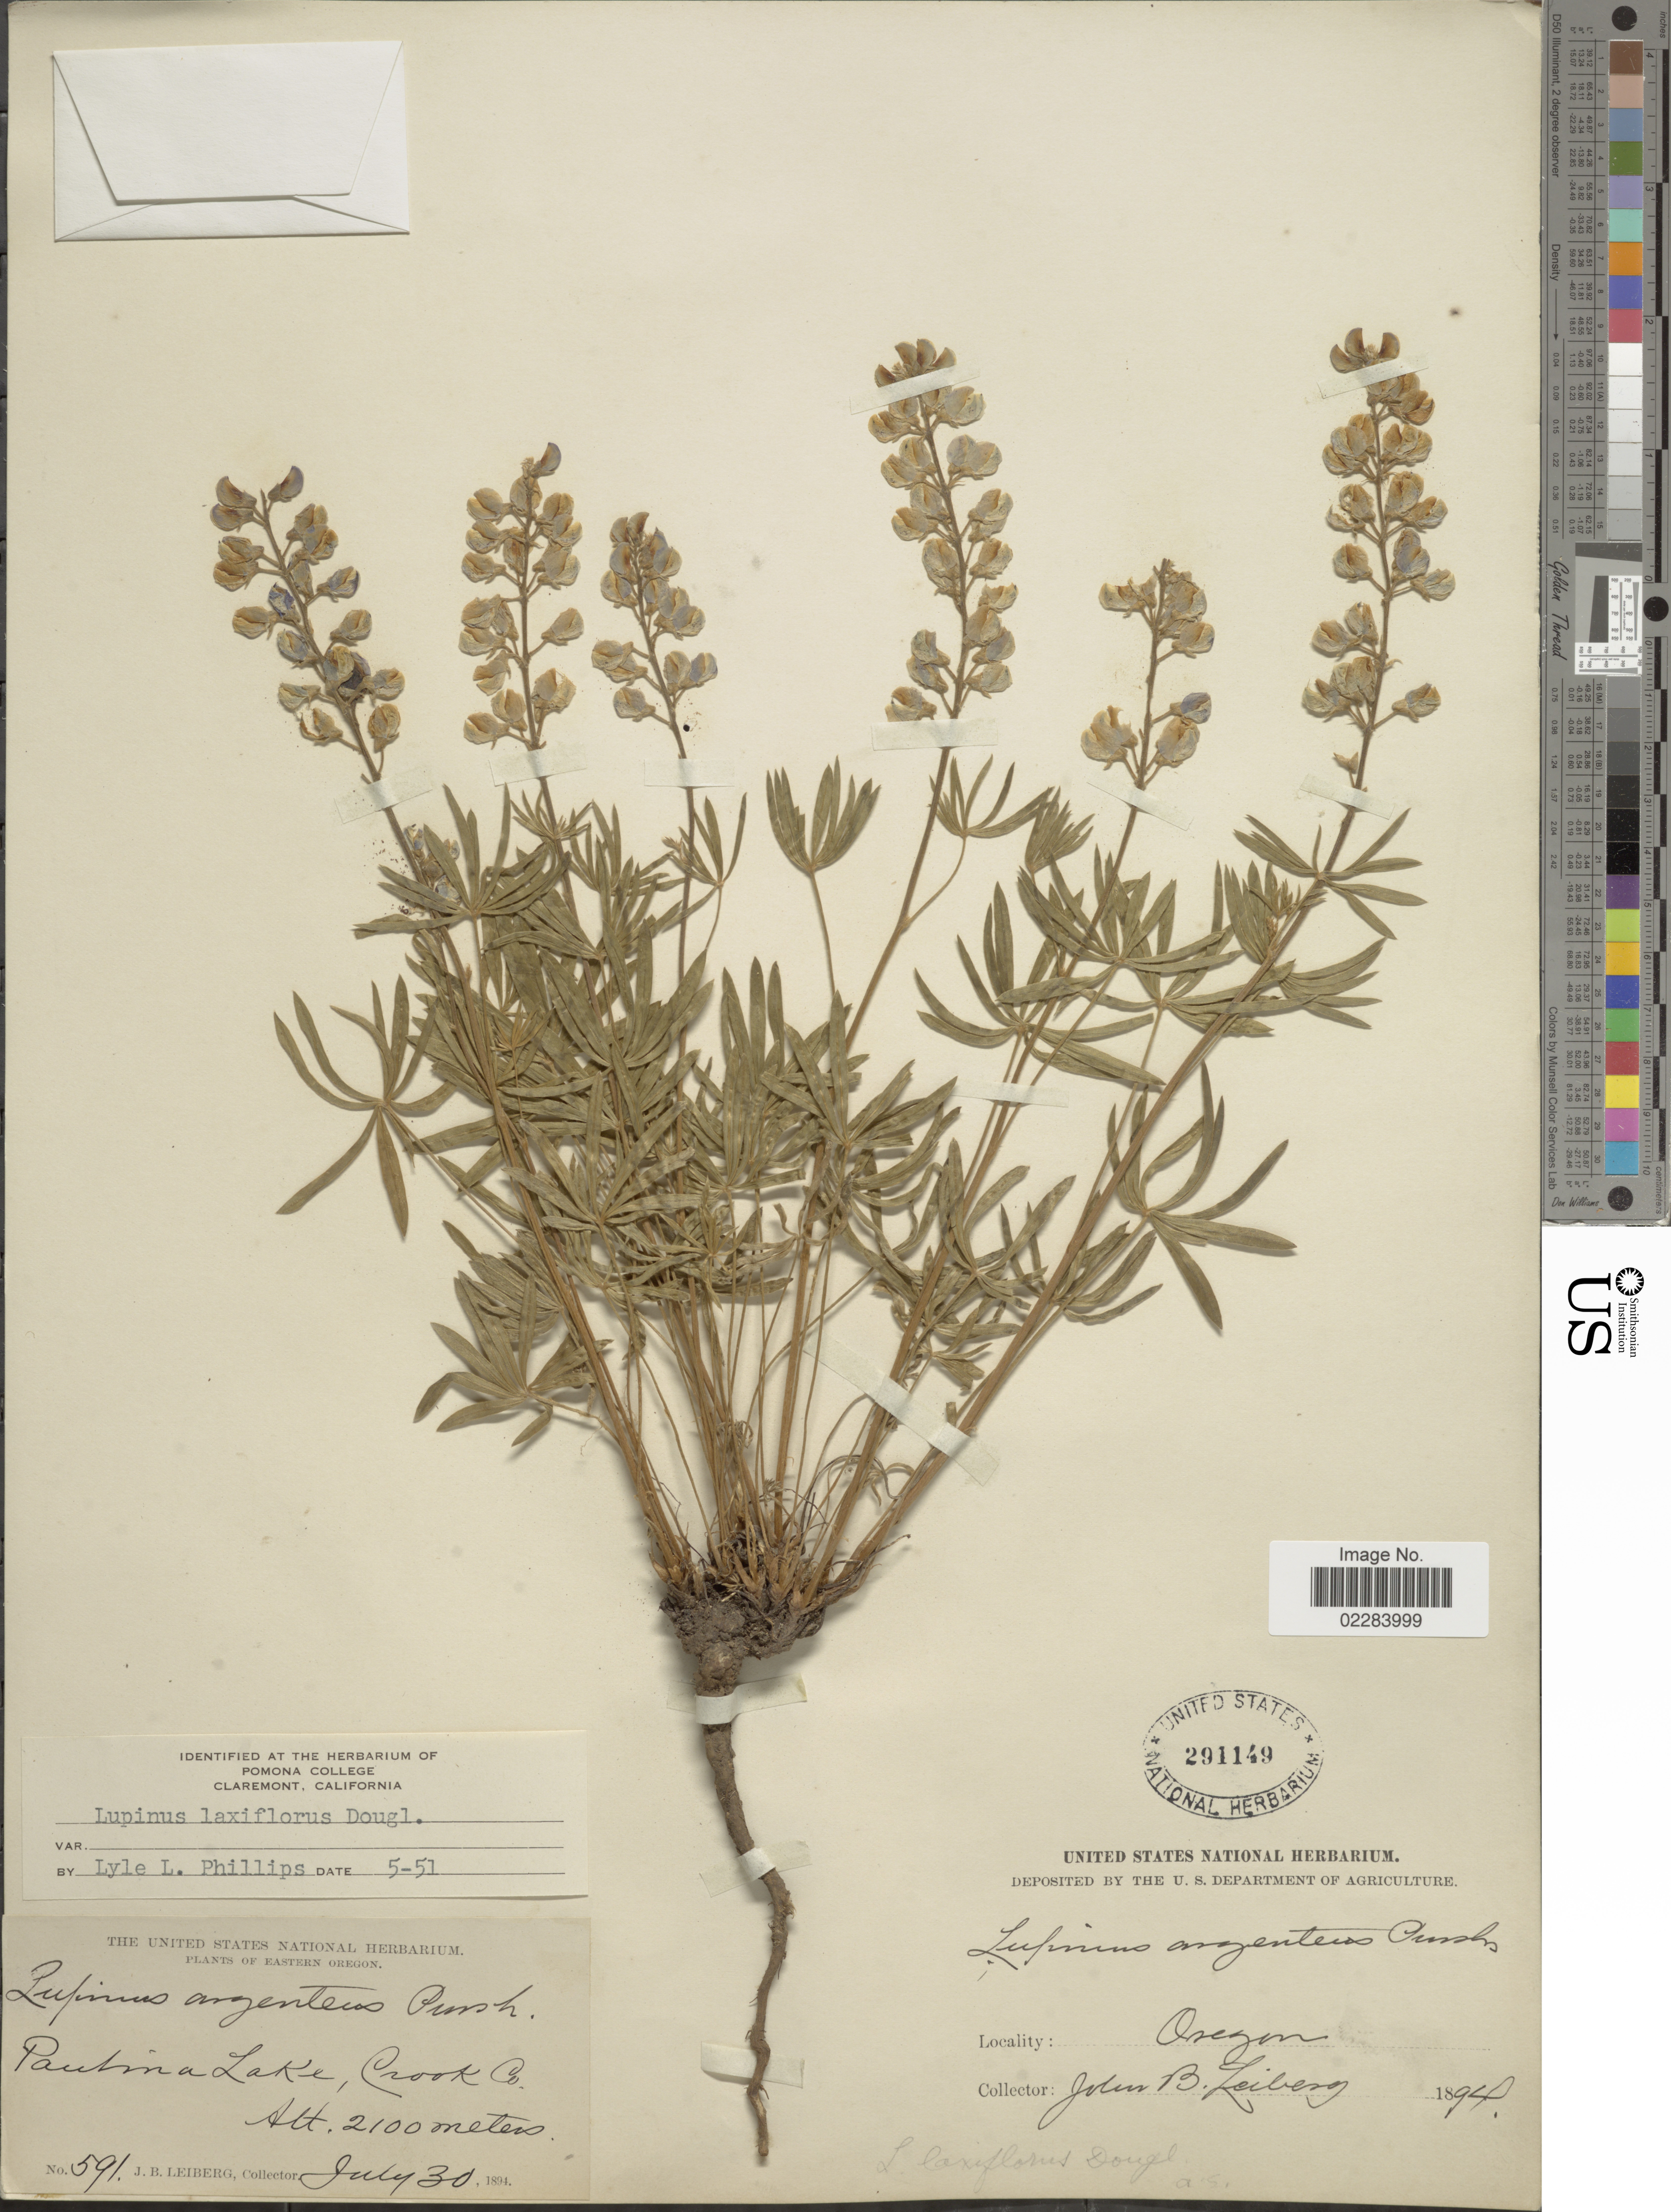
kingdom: Plantae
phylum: Tracheophyta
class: Magnoliopsida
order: Fabales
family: Fabaceae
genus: Lupinus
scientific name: Lupinus arbustus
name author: Lindl.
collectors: J. B. Leiberg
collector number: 591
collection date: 1894-07-30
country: United States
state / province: Oregon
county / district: Crook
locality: Paulina Lake, Crook Co.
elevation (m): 2100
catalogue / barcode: US 291149